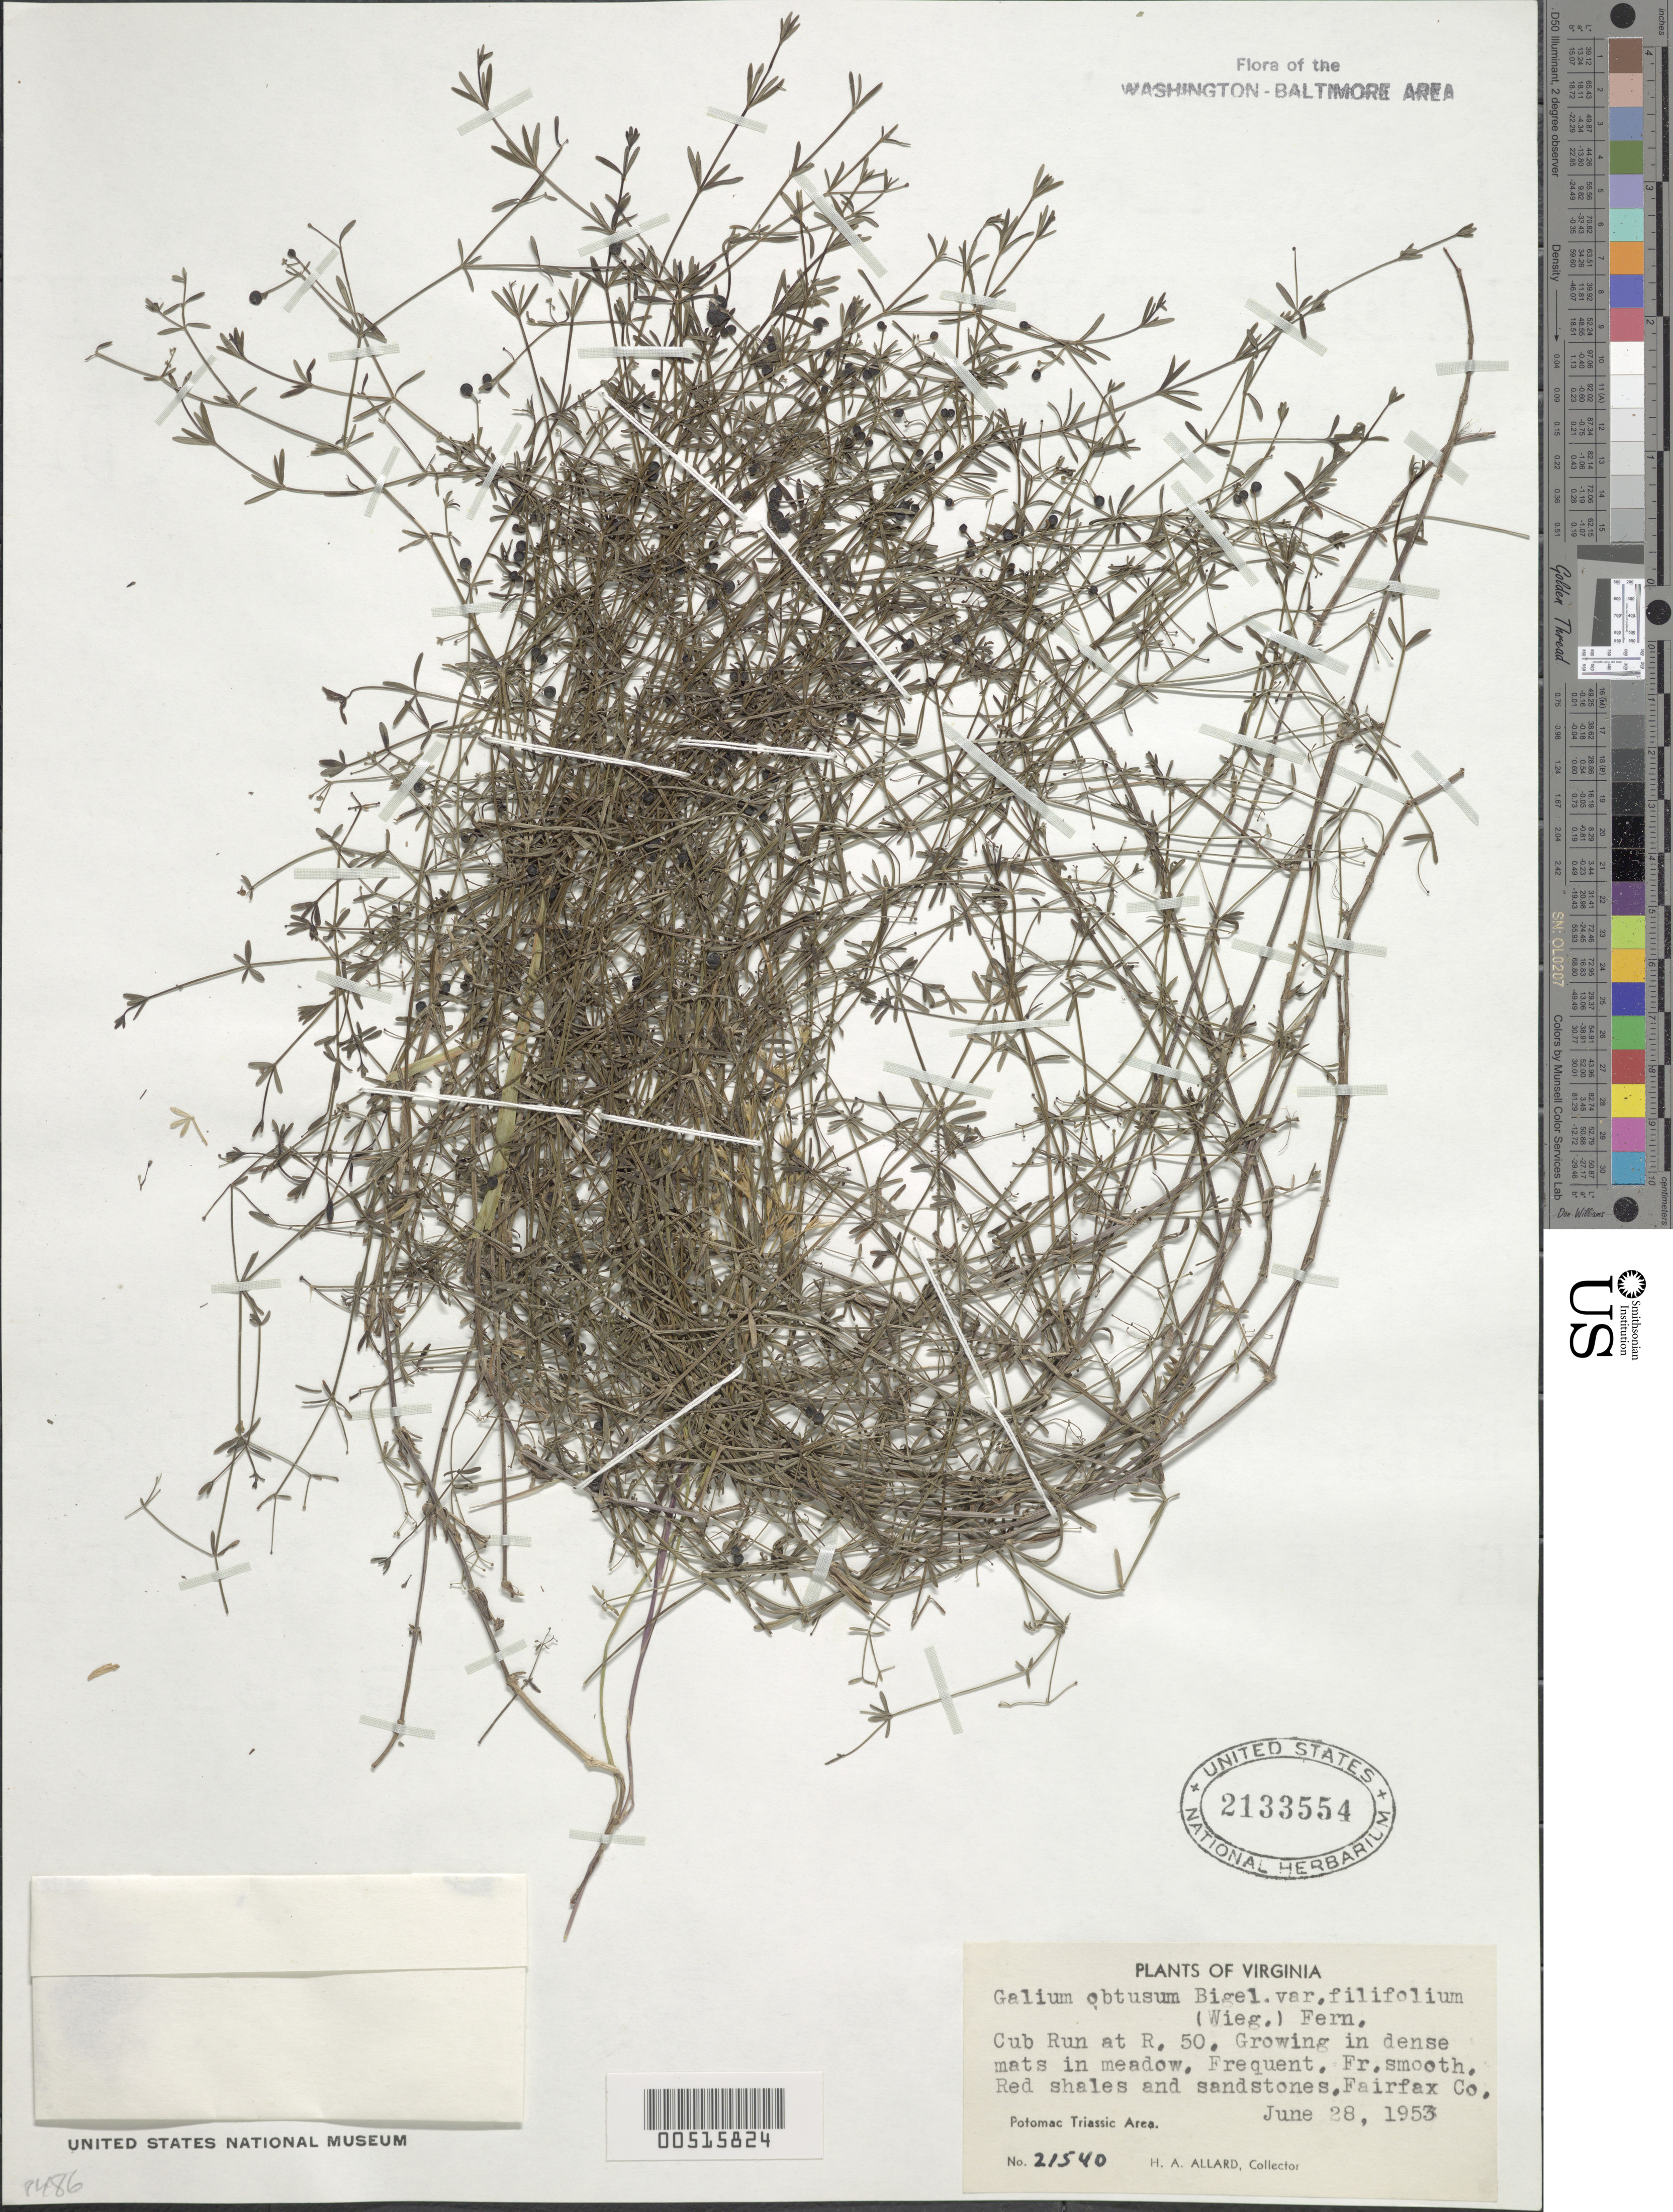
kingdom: Plantae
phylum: Tracheophyta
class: Magnoliopsida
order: Gentianales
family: Rubiaceae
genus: Galium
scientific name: Galium obtusum var. filifolium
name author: (Wiegand) Fernald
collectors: H. A. Allard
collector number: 21540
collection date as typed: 28 Jun 1953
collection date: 1953-06-28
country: United States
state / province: Virginia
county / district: Fairfax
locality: Cub Run at Rt. 50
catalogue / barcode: US 2133554